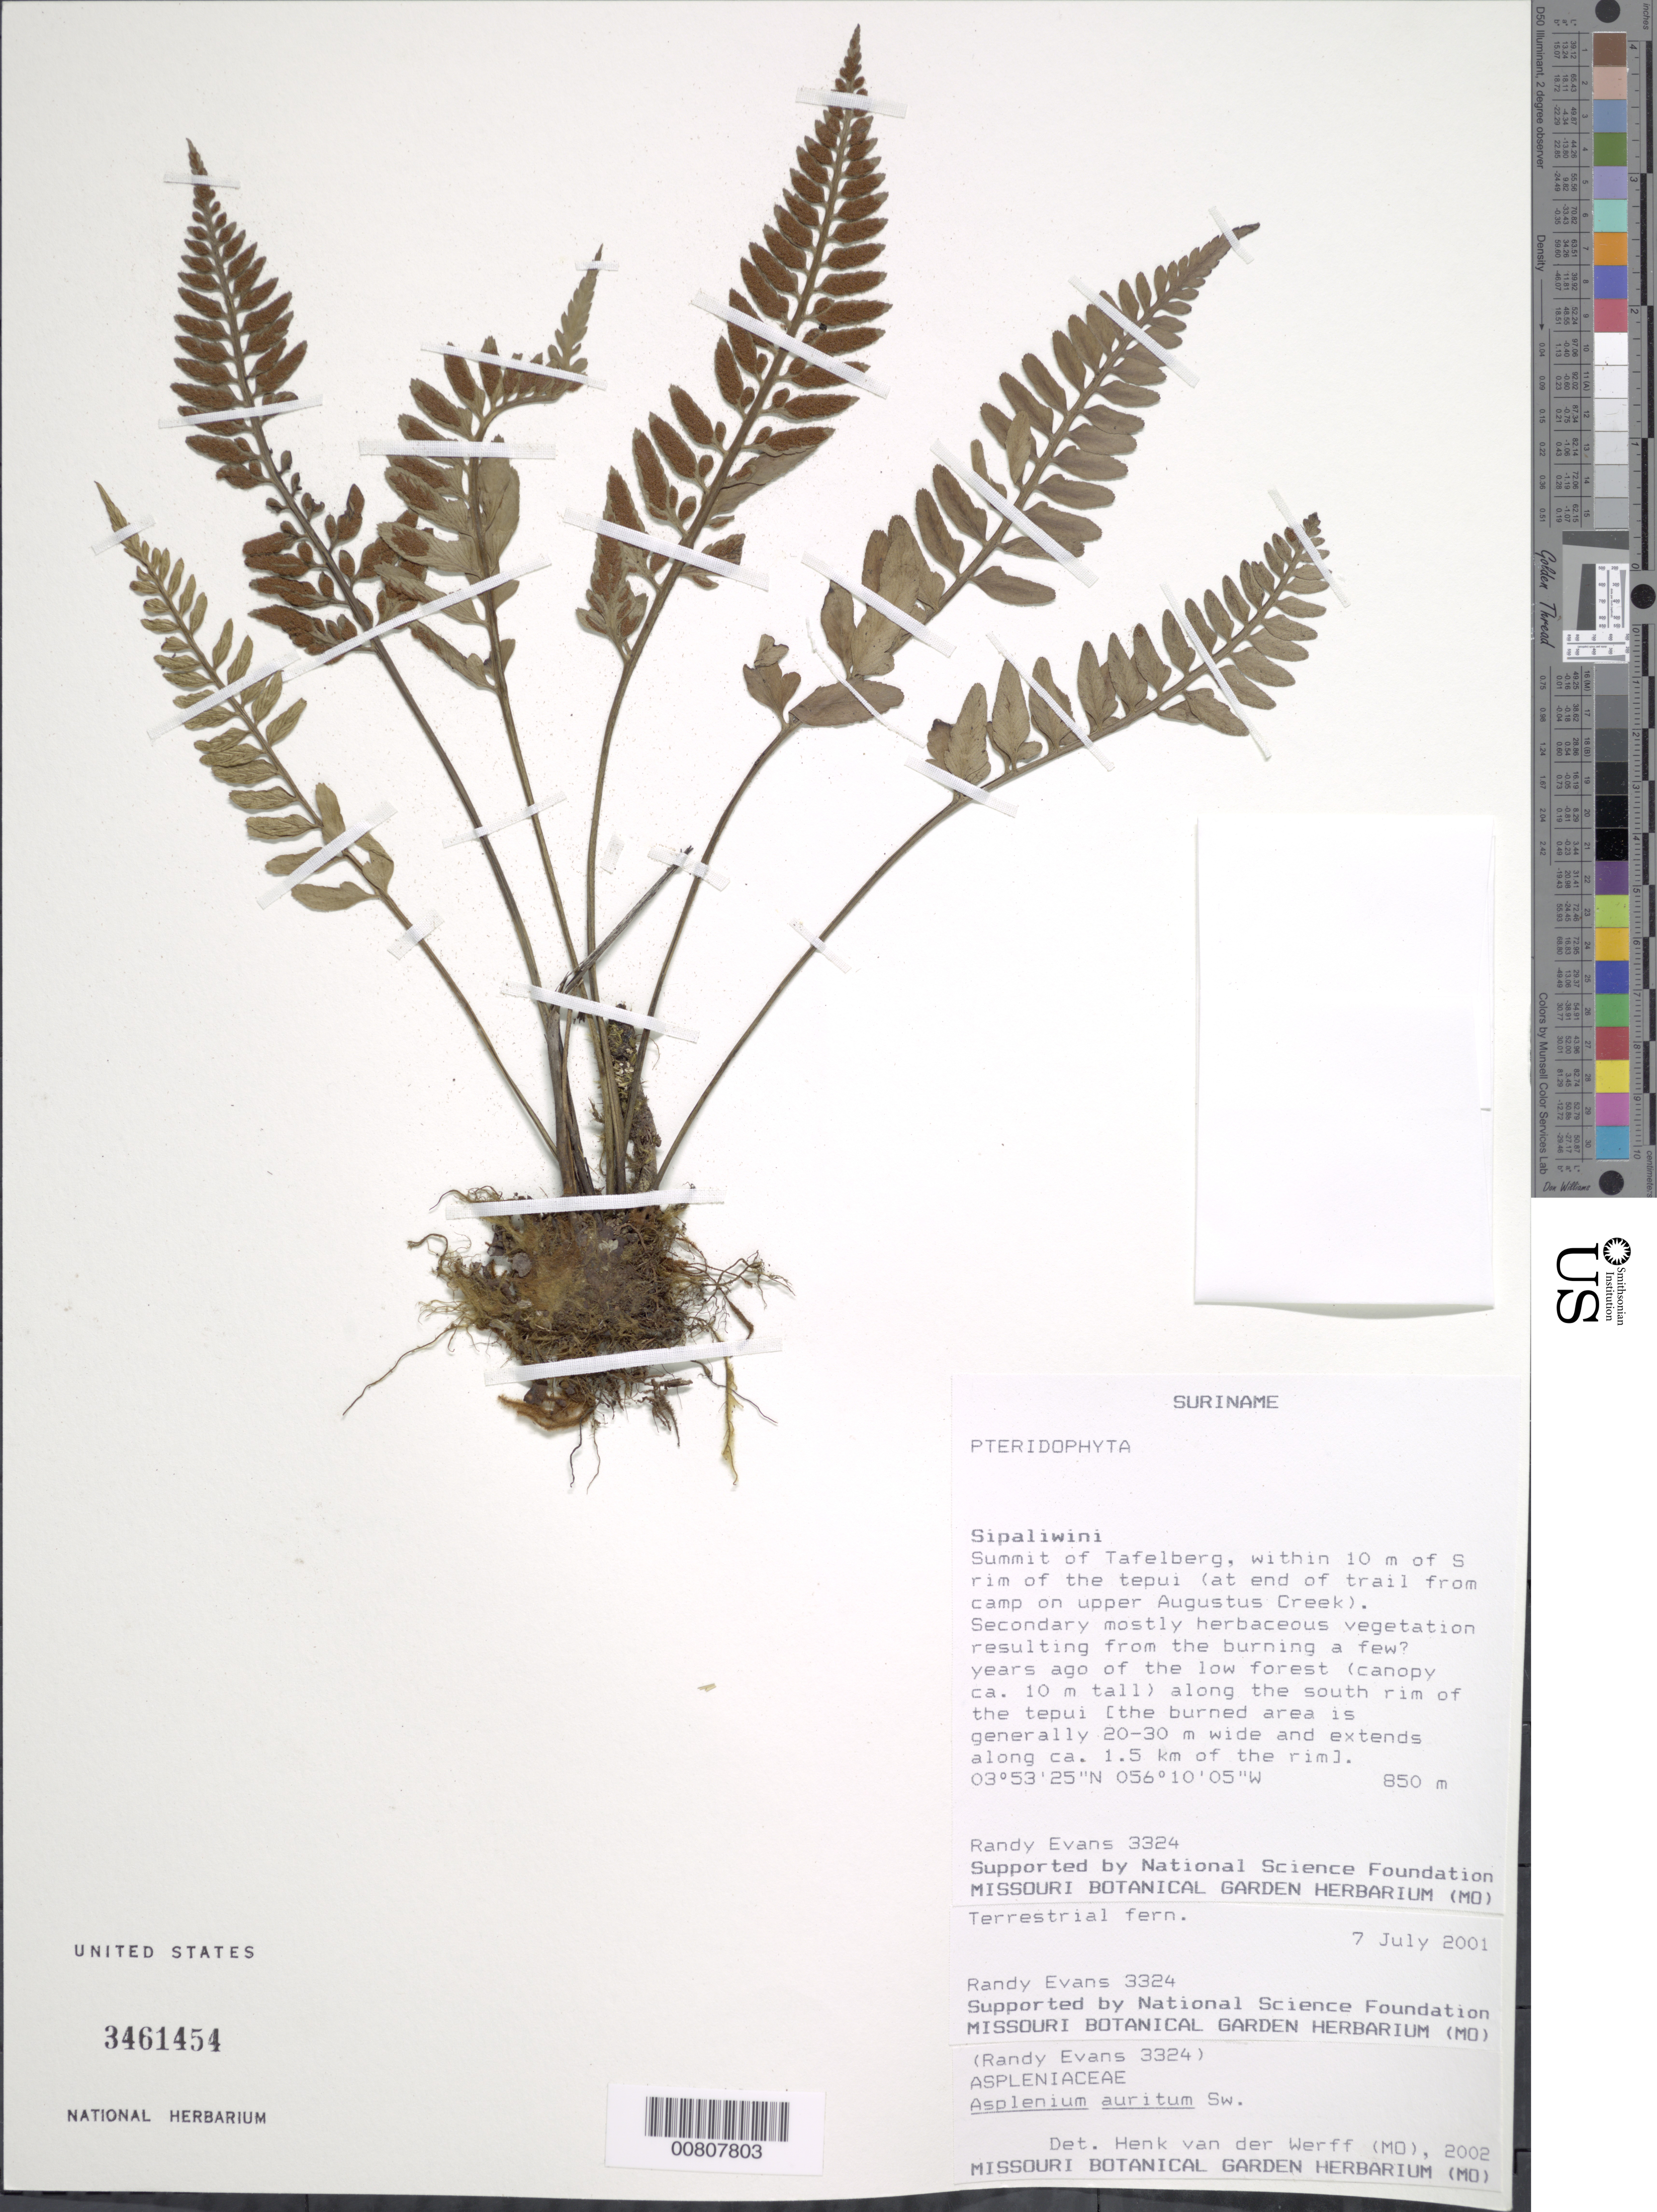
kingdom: Plantae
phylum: Tracheophyta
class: Polypodiopsida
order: Polypodiales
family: Aspleniaceae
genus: Asplenium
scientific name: Asplenium auritum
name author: Sw.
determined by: van der Werff, H., (MO), Missouri Botanical Garden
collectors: R. Evans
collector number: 3324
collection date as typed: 7-Jul-01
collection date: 2001-07-07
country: Suriname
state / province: Sipaliwini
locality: Tafelberg (Table Mountain), summit, within 10 m of S rim of the tepuí (at end of trail from camp on upper Augustus Creek)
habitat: Secondary mostly herbaceous vegetation resulting from the burning a few years ago of the low forest (canopy ca. 10m tall) along south rim of tepui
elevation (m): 850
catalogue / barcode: US 3461454